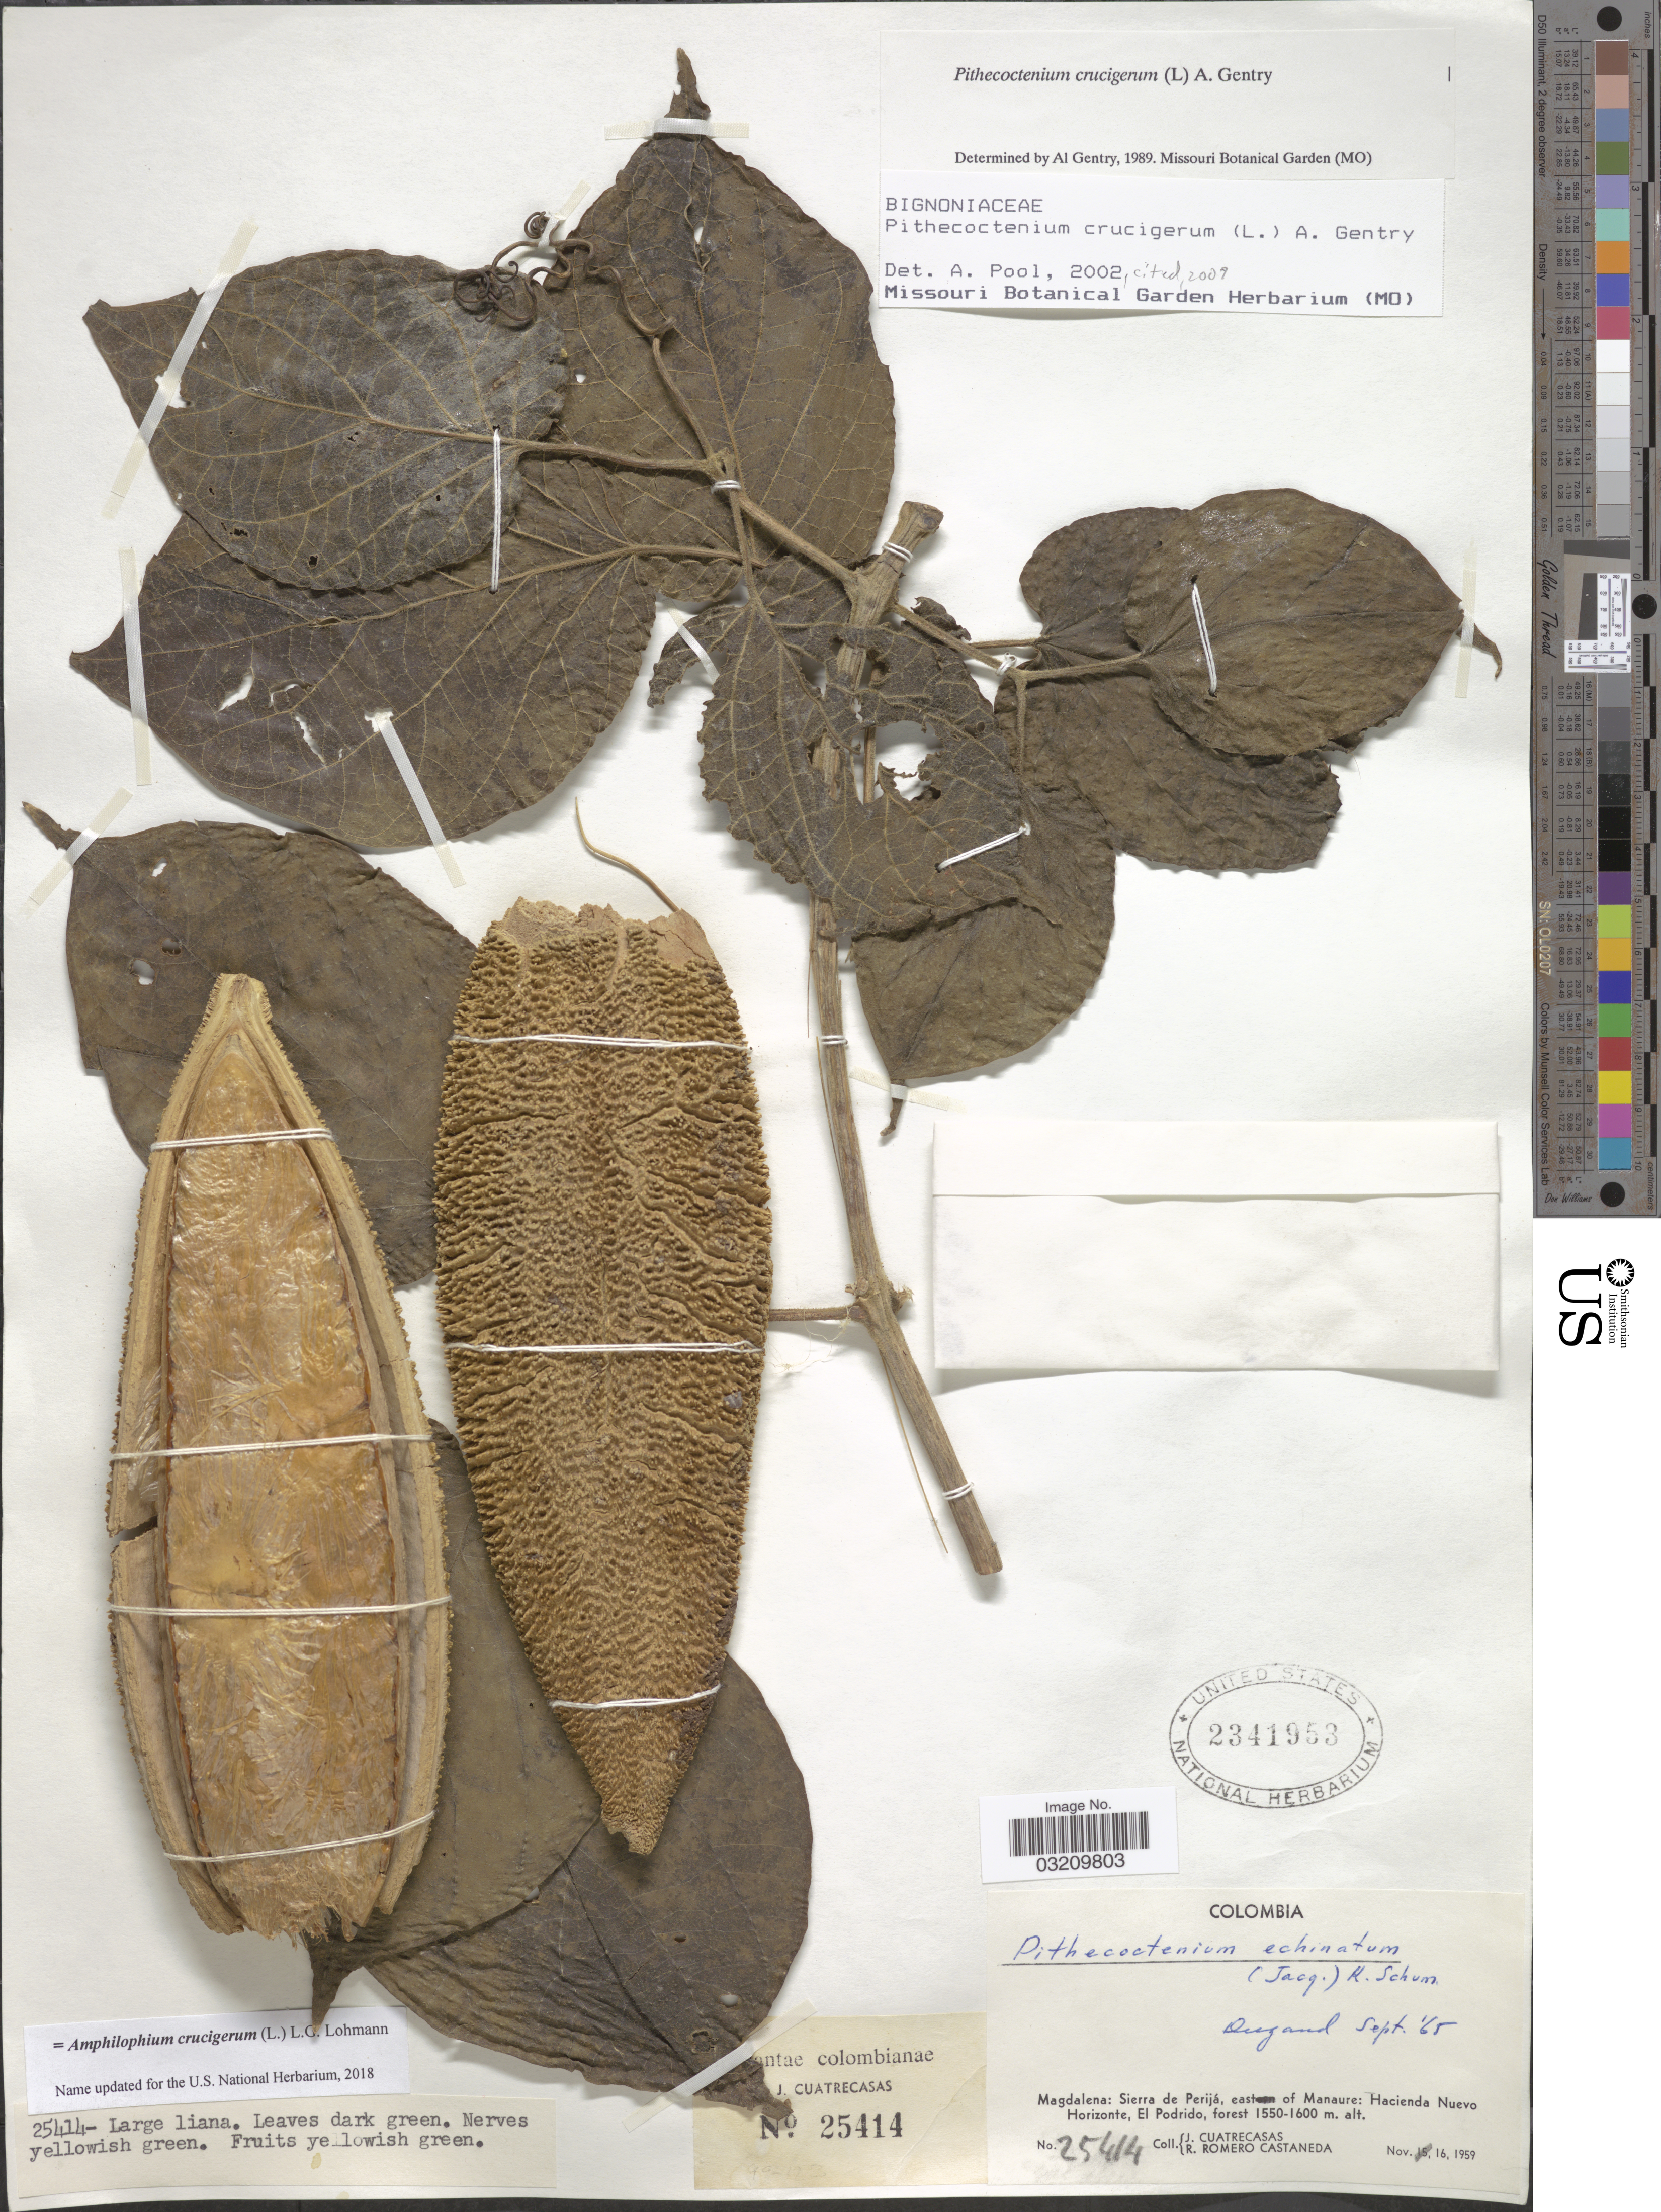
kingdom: Plantae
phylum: Tracheophyta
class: Magnoliopsida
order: Lamiales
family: Bignoniaceae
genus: Amphilophium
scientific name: Amphilophium crucigerum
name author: (L.) L.G. Lohmann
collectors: J. Cuatrecasas & R. Romero Castañeda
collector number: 25414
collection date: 1959-11-16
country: Colombia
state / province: Magdalena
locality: Sierra de Perijá, east of Manaure: Hacienda Nuevo Horizonte, El Podrido.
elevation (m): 1550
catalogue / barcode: US 2341953